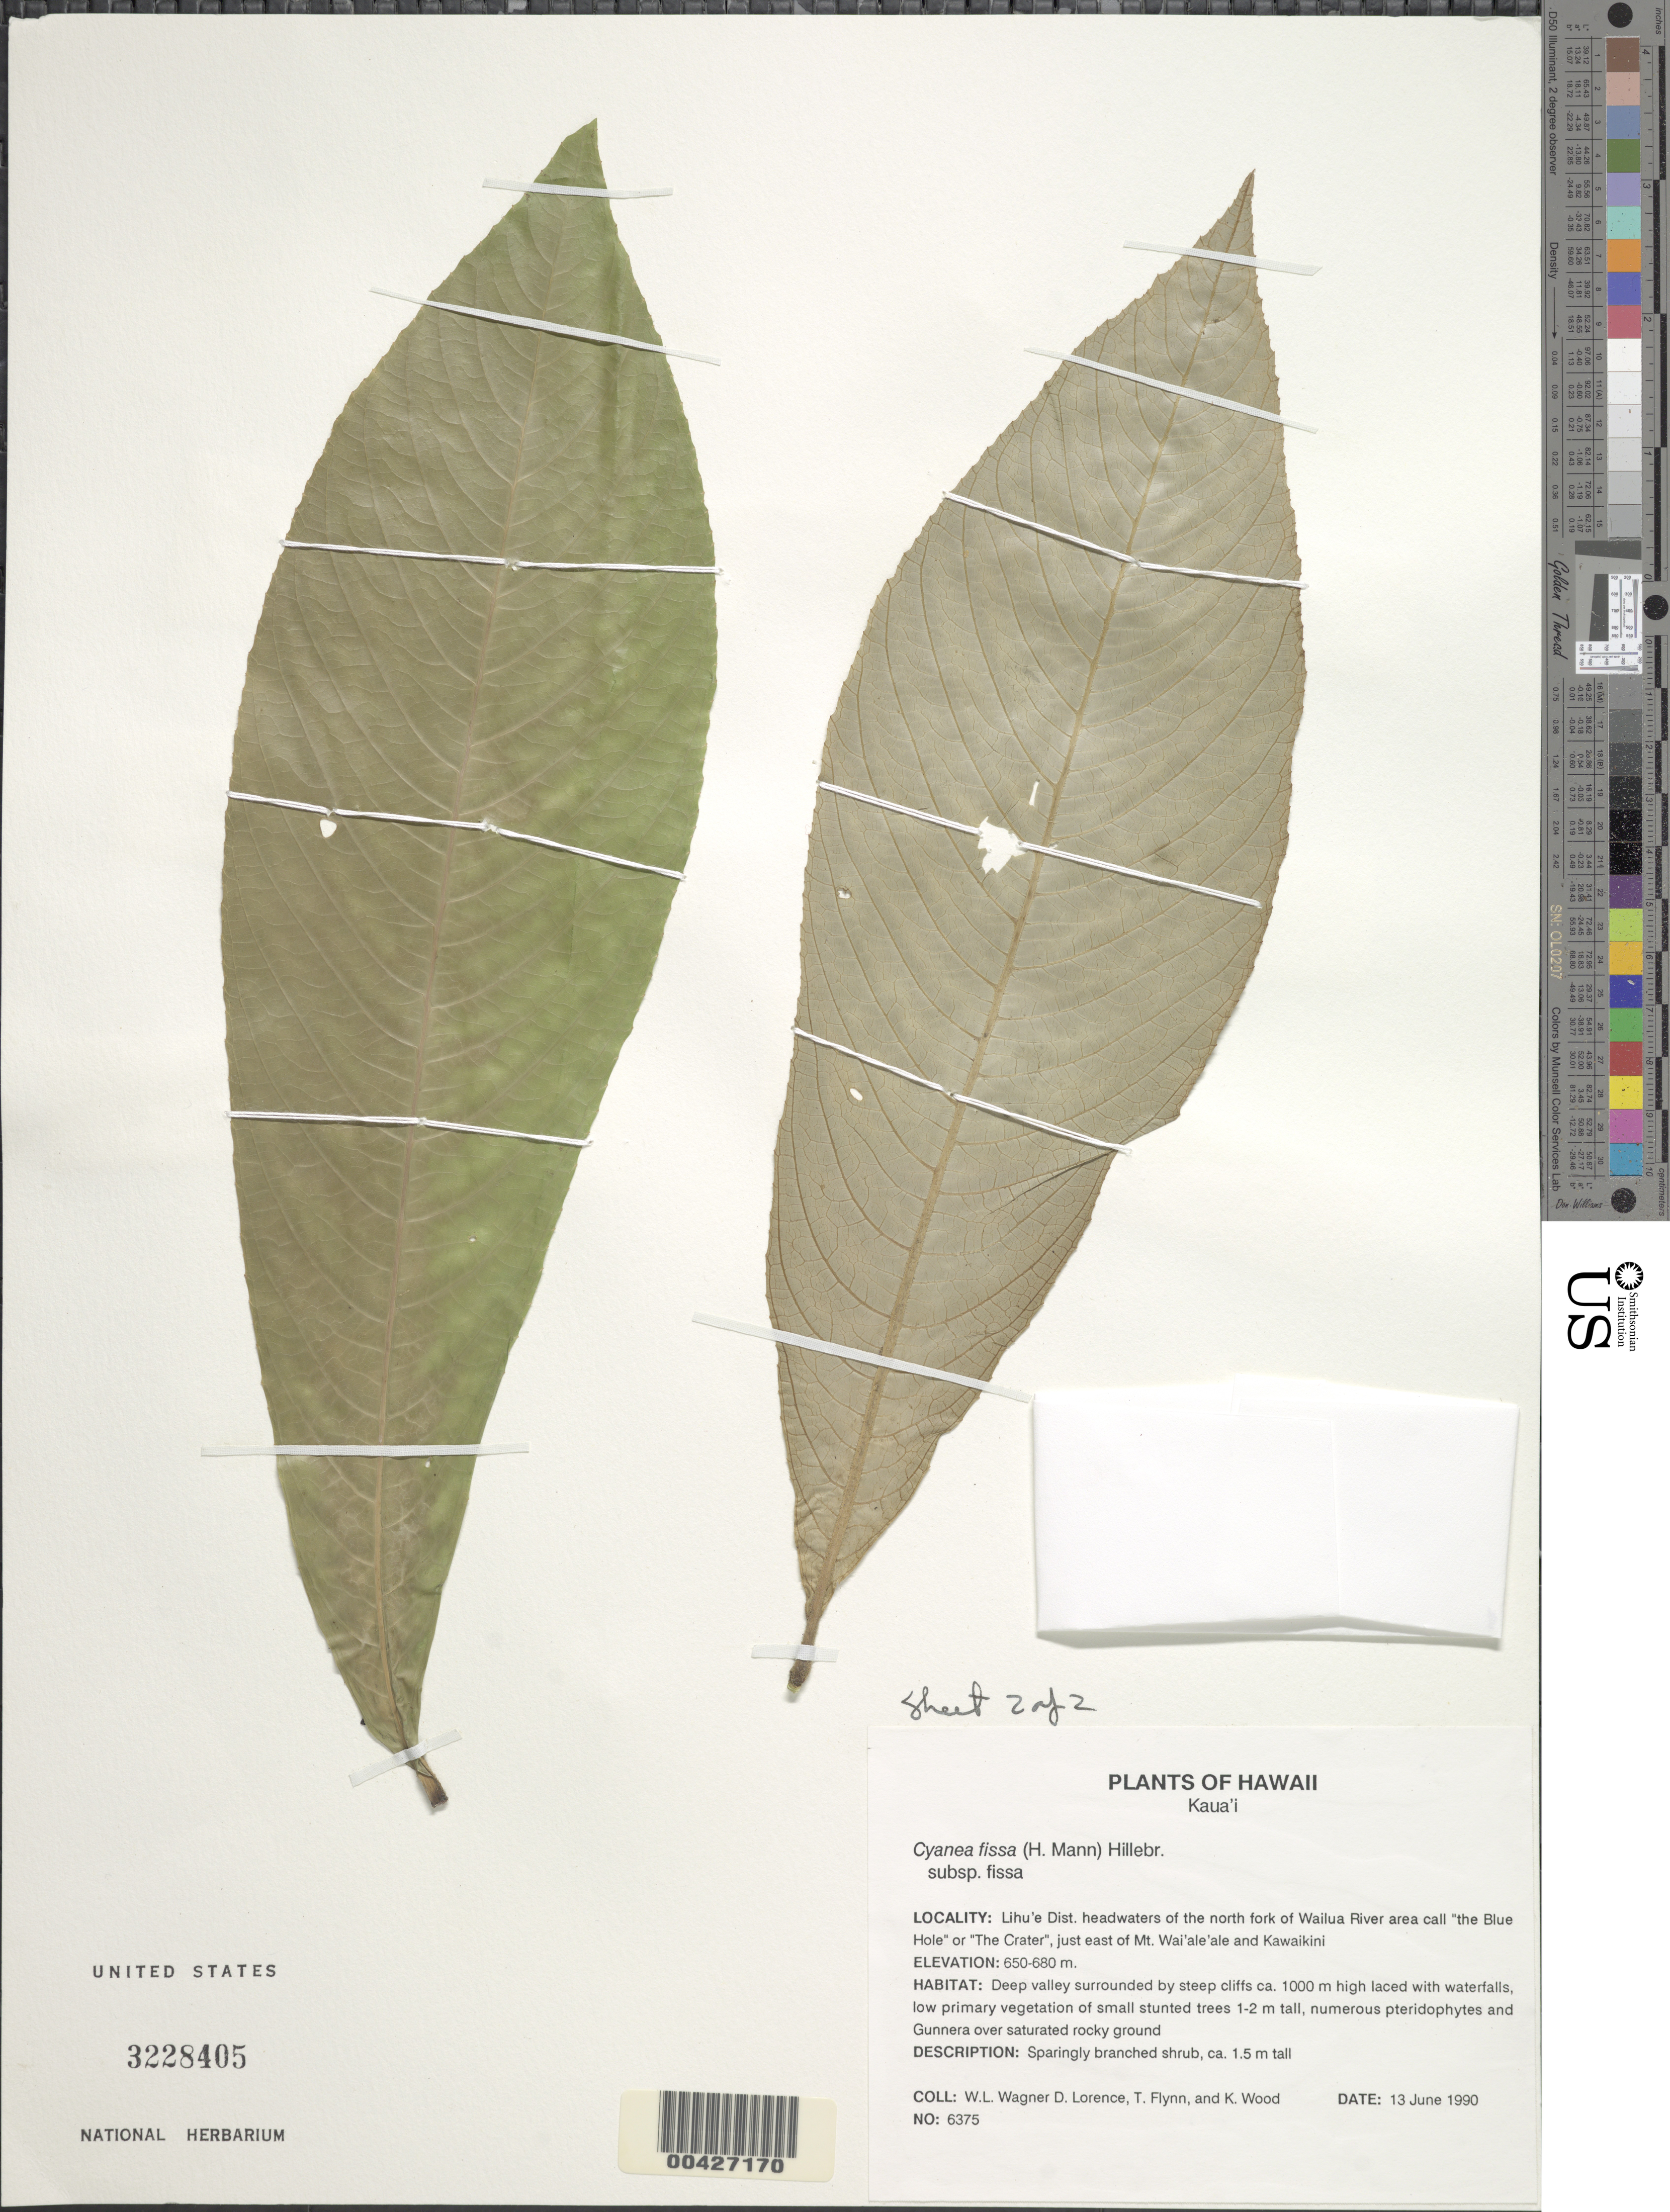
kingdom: Plantae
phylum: Tracheophyta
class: Magnoliopsida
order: Asterales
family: Campanulaceae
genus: Cyanea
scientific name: Cyanea fissa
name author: (H. Mann) Hillebr.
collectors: W. L. Wagner, D. Lorence, T. W. Flynn & K. Wood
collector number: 6375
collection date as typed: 13 Jun 1990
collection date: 1990-06-13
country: United States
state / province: Hawaii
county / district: Kauai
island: Kaua'i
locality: Lihue Dist., headwtrs of the N fork of Wailua River area call the Blue Hole or The Crater, just E of Mt. Waialeale & Kawa...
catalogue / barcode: US 3228405